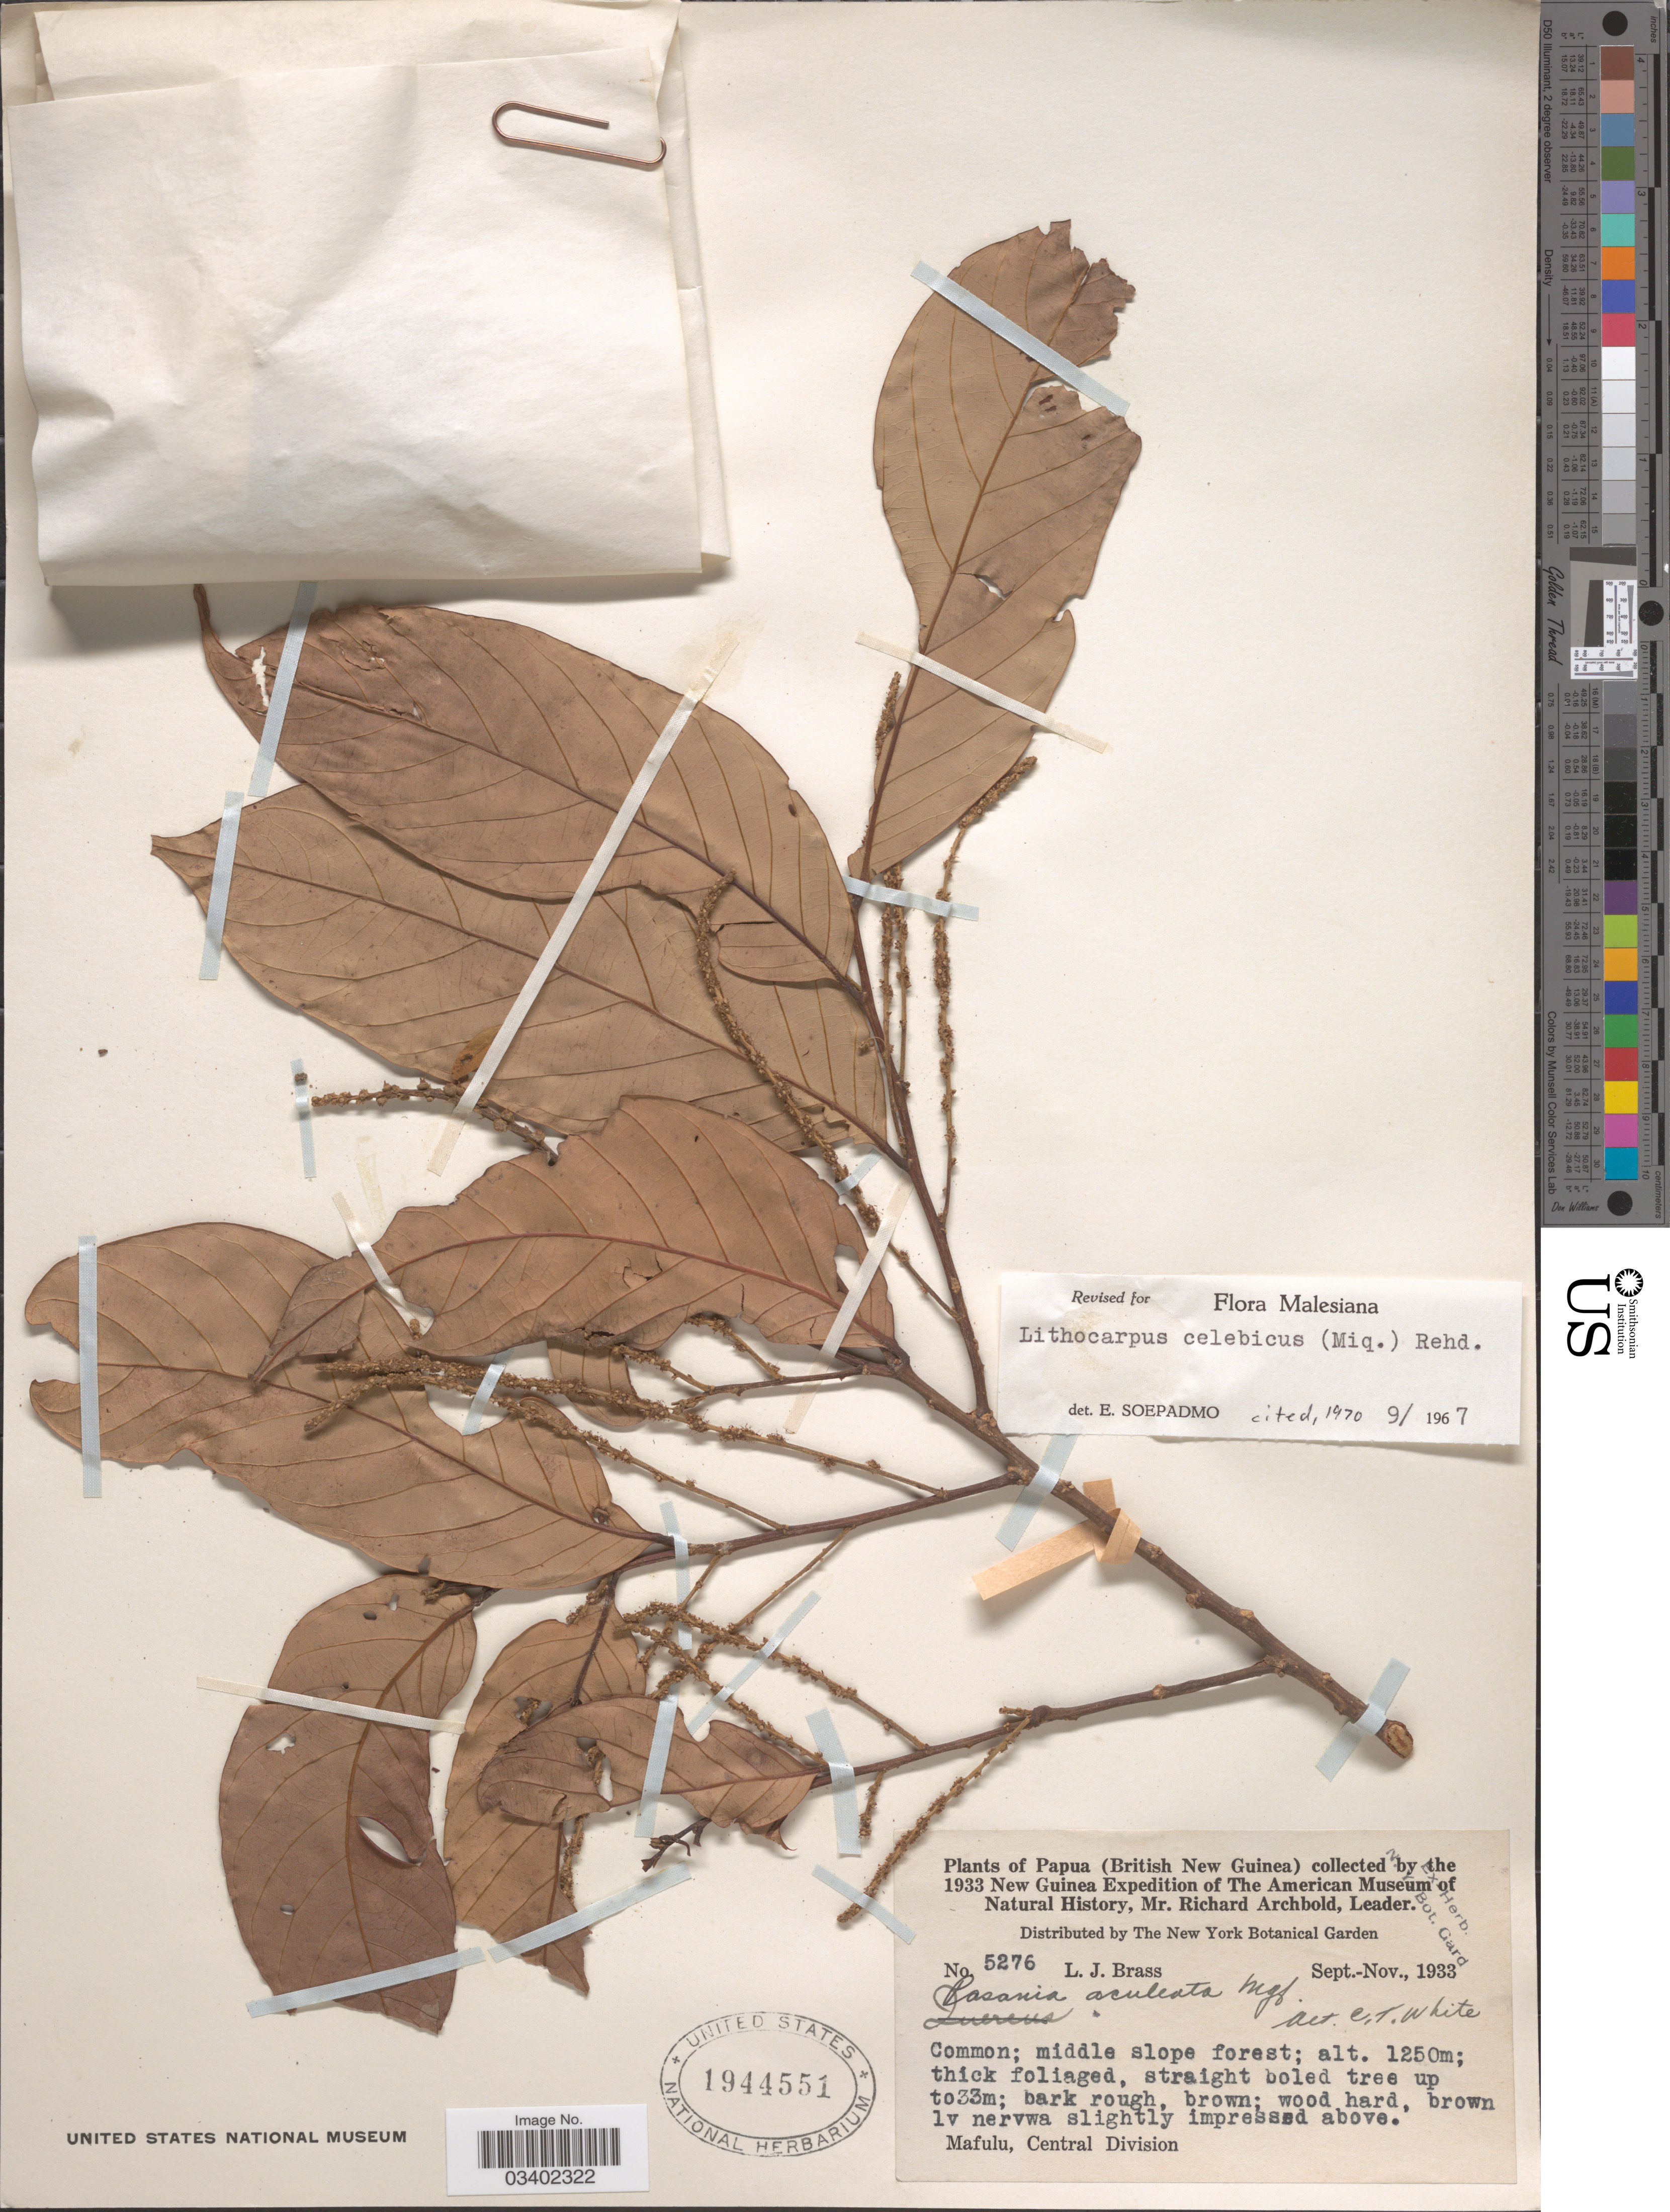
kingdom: Plantae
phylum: Tracheophyta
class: Magnoliopsida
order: Fagales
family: Fagaceae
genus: Lithocarpus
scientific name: Lithocarpus celebicus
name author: (Miq.) Rehder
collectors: L. J. Brass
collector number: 5276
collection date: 1933-09/1933-11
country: Papua New Guinea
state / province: Central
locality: Papua (British New Guinea). Mafulu, Central Division.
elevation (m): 1250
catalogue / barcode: US 1944551